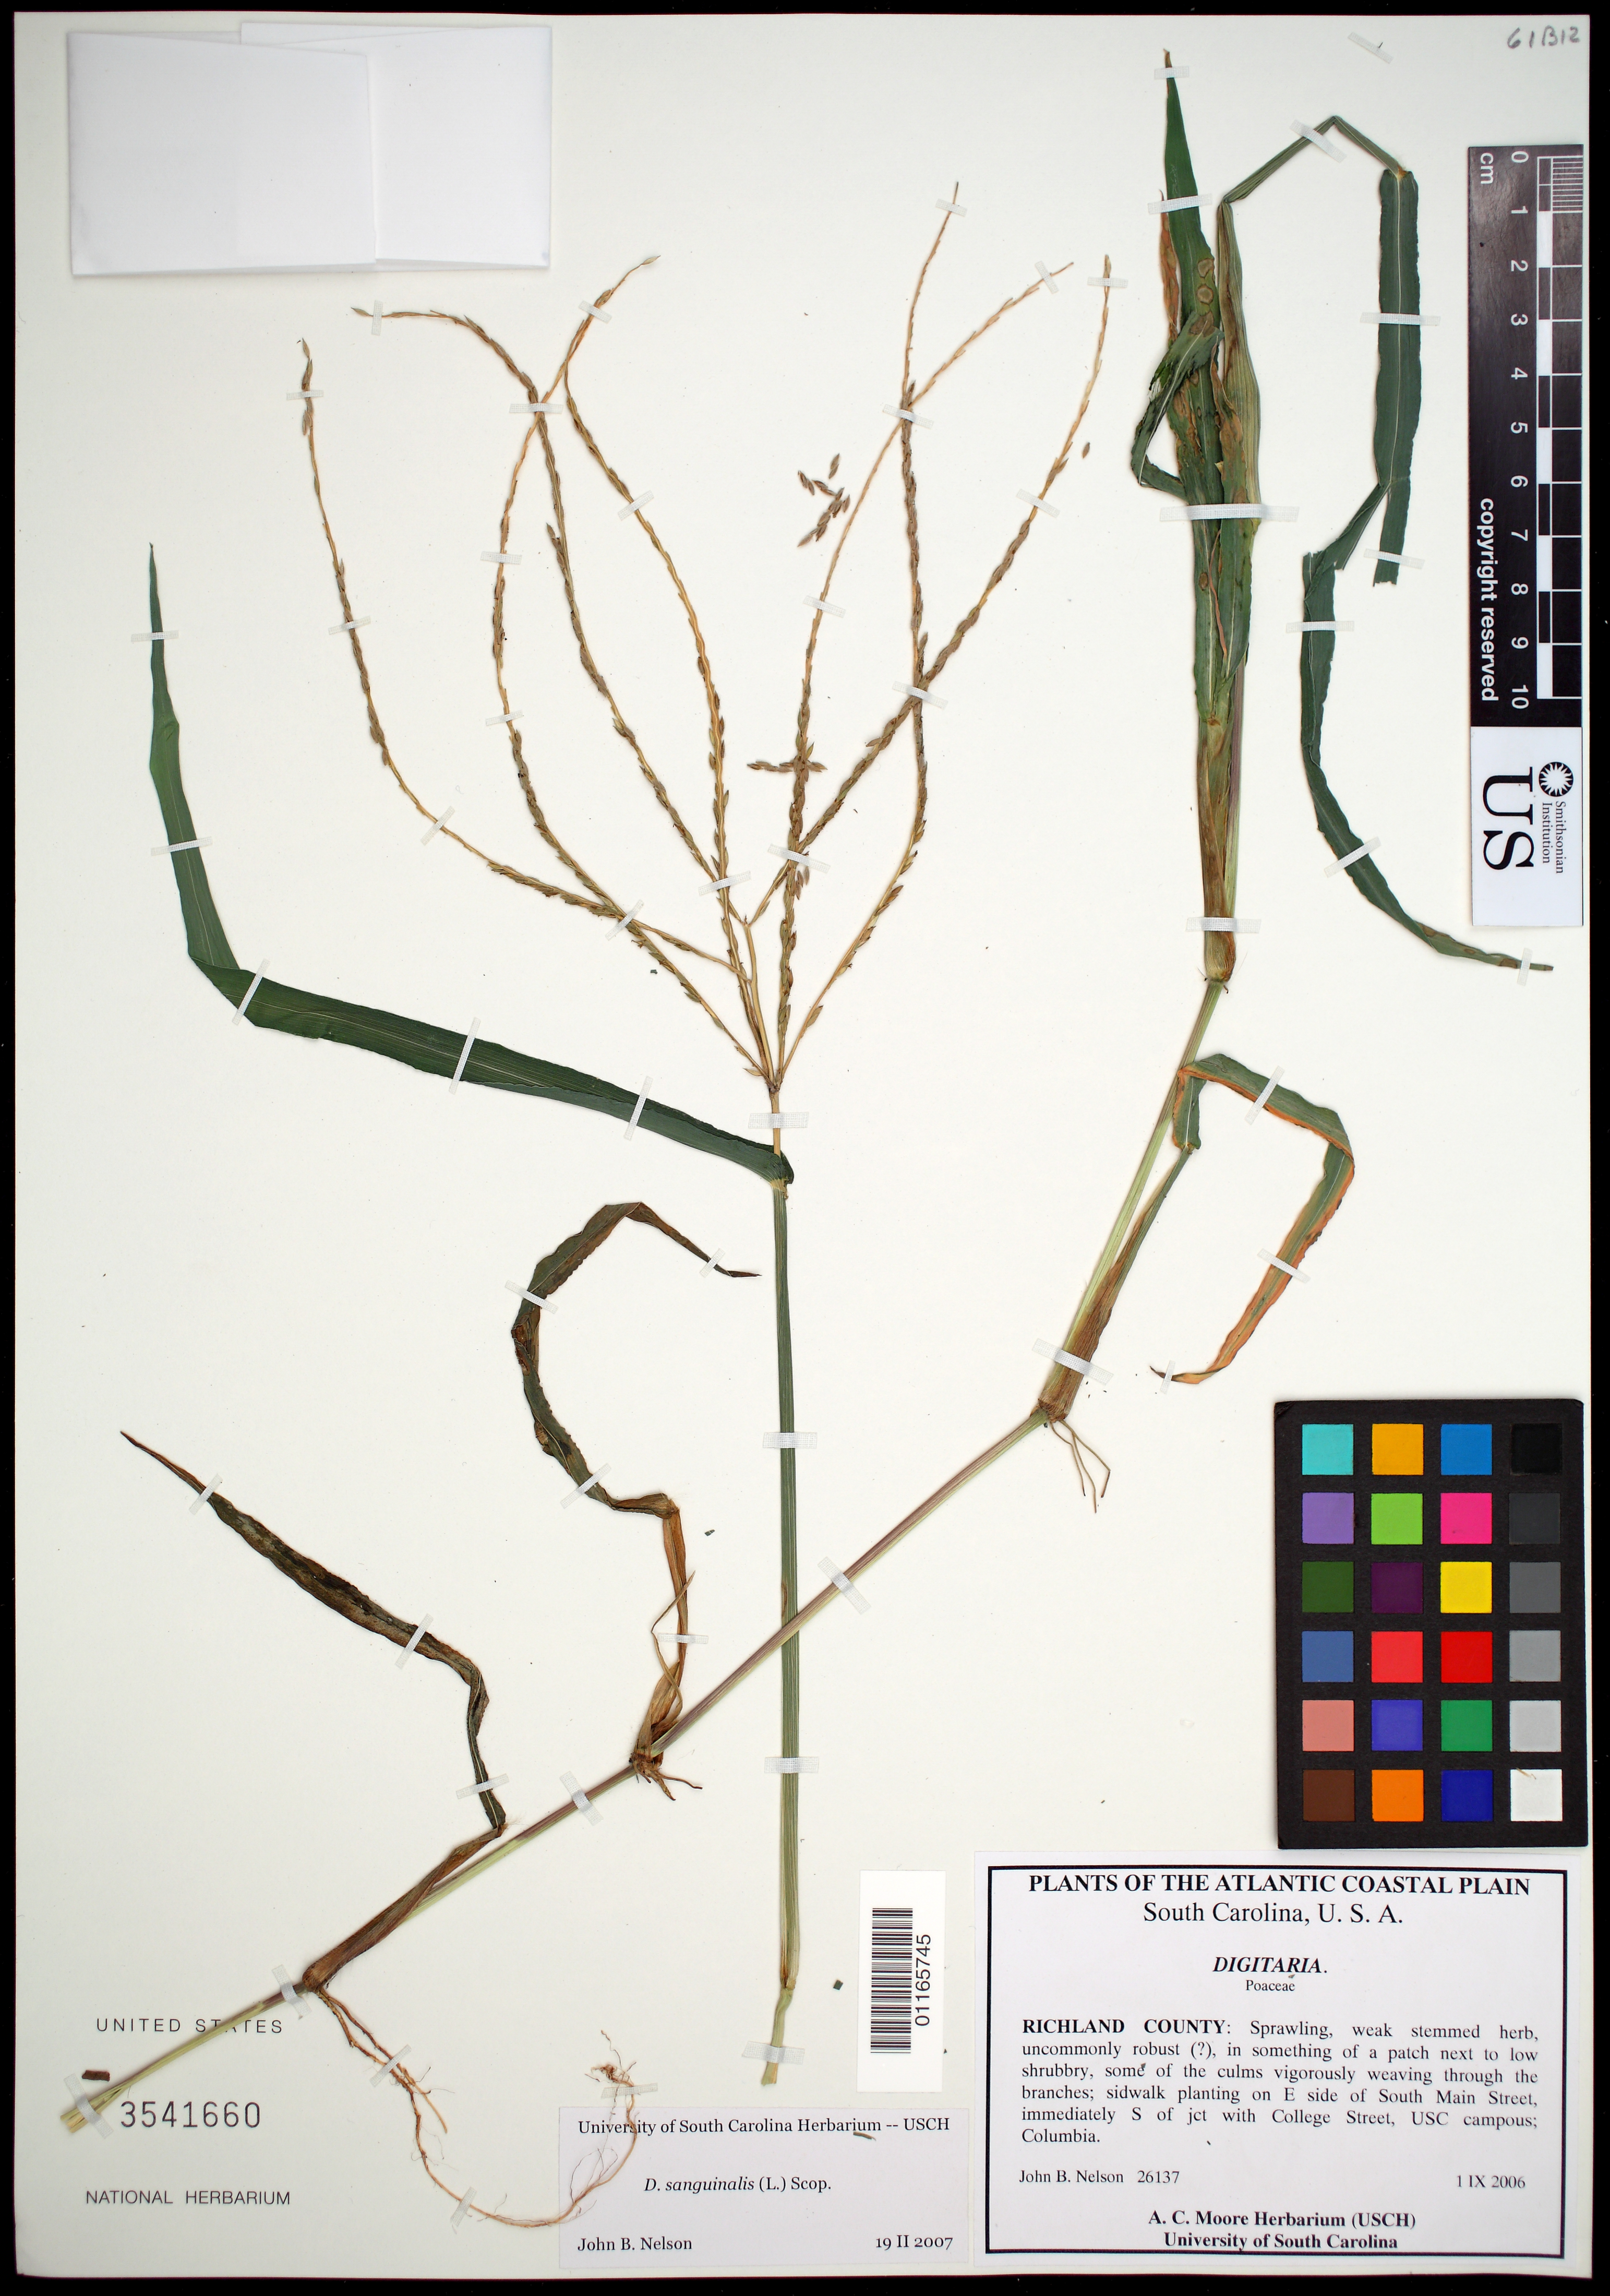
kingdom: Plantae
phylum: Tracheophyta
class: Liliopsida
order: Poales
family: Poaceae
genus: Digitaria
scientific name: Digitaria sanguinalis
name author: (L.) Scop.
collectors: J. Nelson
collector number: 26137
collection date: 2006-09-01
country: United States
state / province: South Carolina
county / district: Richland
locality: Sidewalk planting on E side of South Main Street, immediately S of jct with College Street, USC campus; Columbia.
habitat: In patch next to low shrubbry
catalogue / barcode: US 3541660